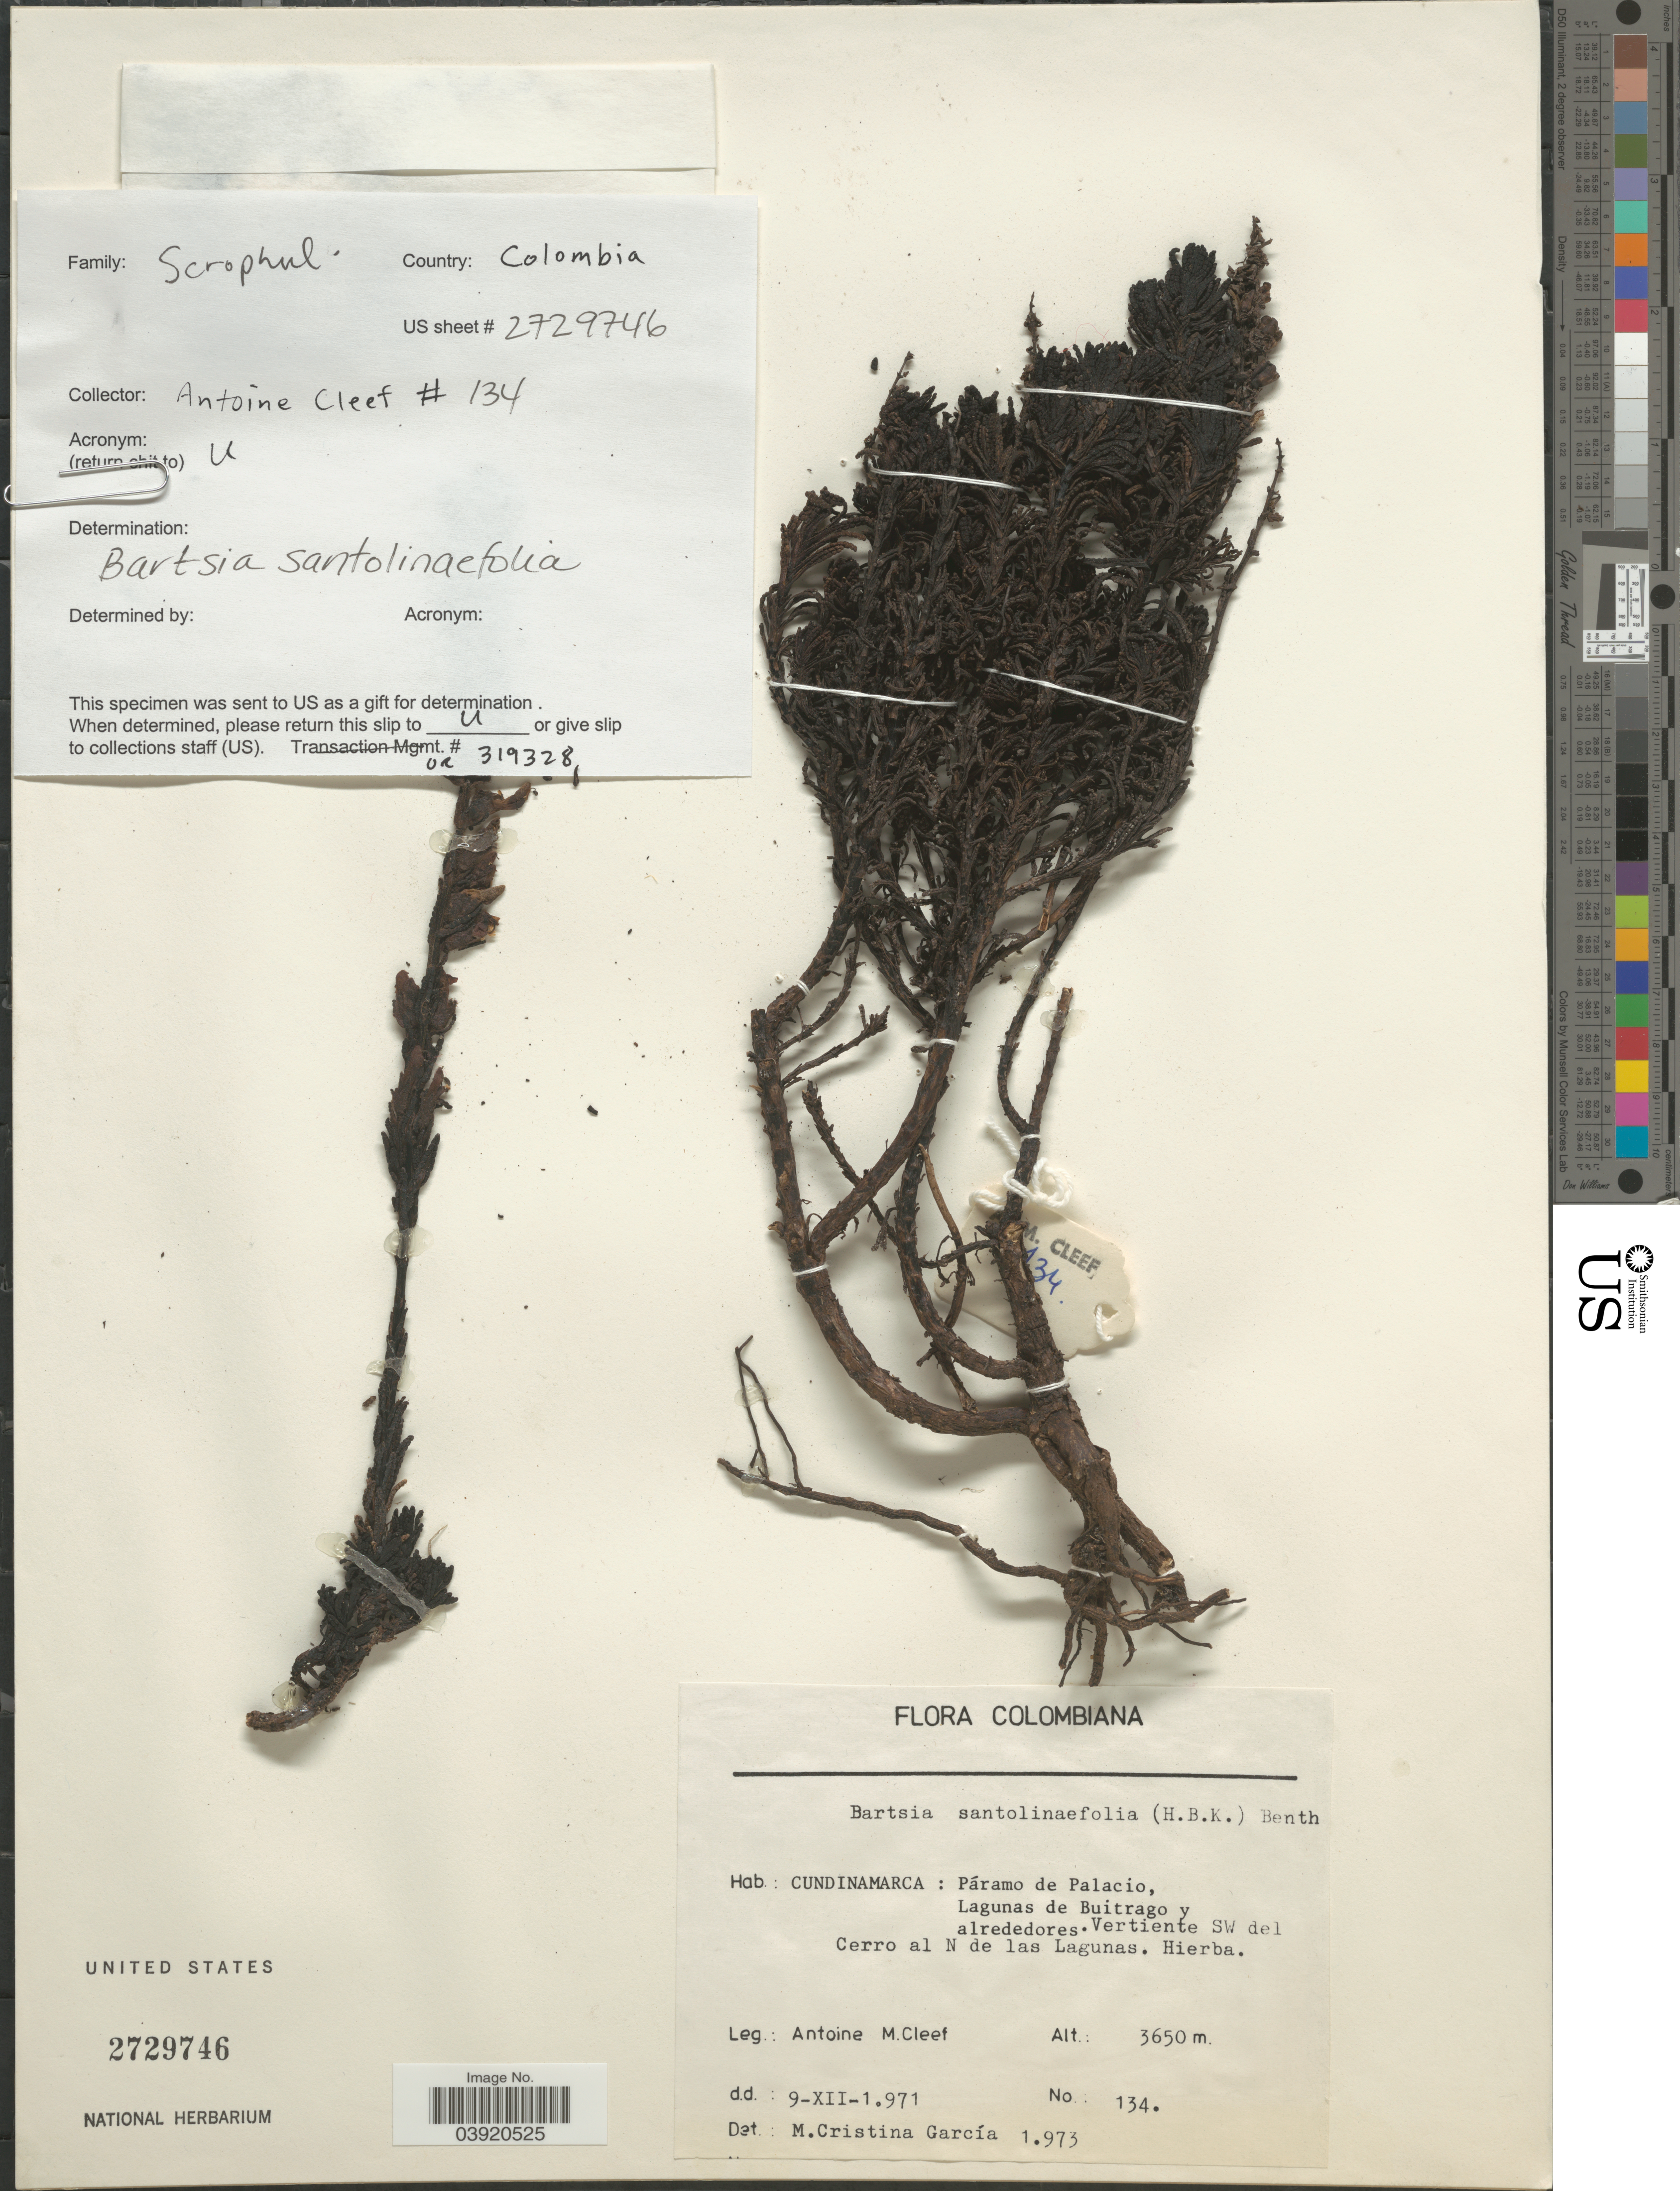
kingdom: Plantae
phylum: Tracheophyta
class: Magnoliopsida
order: Lamiales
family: Orobanchaceae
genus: Bartsia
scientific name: Bartsia santolinifolia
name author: (Kunth) Benth.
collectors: A. M. Cleef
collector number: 134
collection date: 1971-12-09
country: Colombia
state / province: Cundinamarca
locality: Páramo de Palacio, Lagunas de Buitrago y alrededores. Vertiente SW del Cerro al N de las Lagunas.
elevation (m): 3650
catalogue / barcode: US 2729746